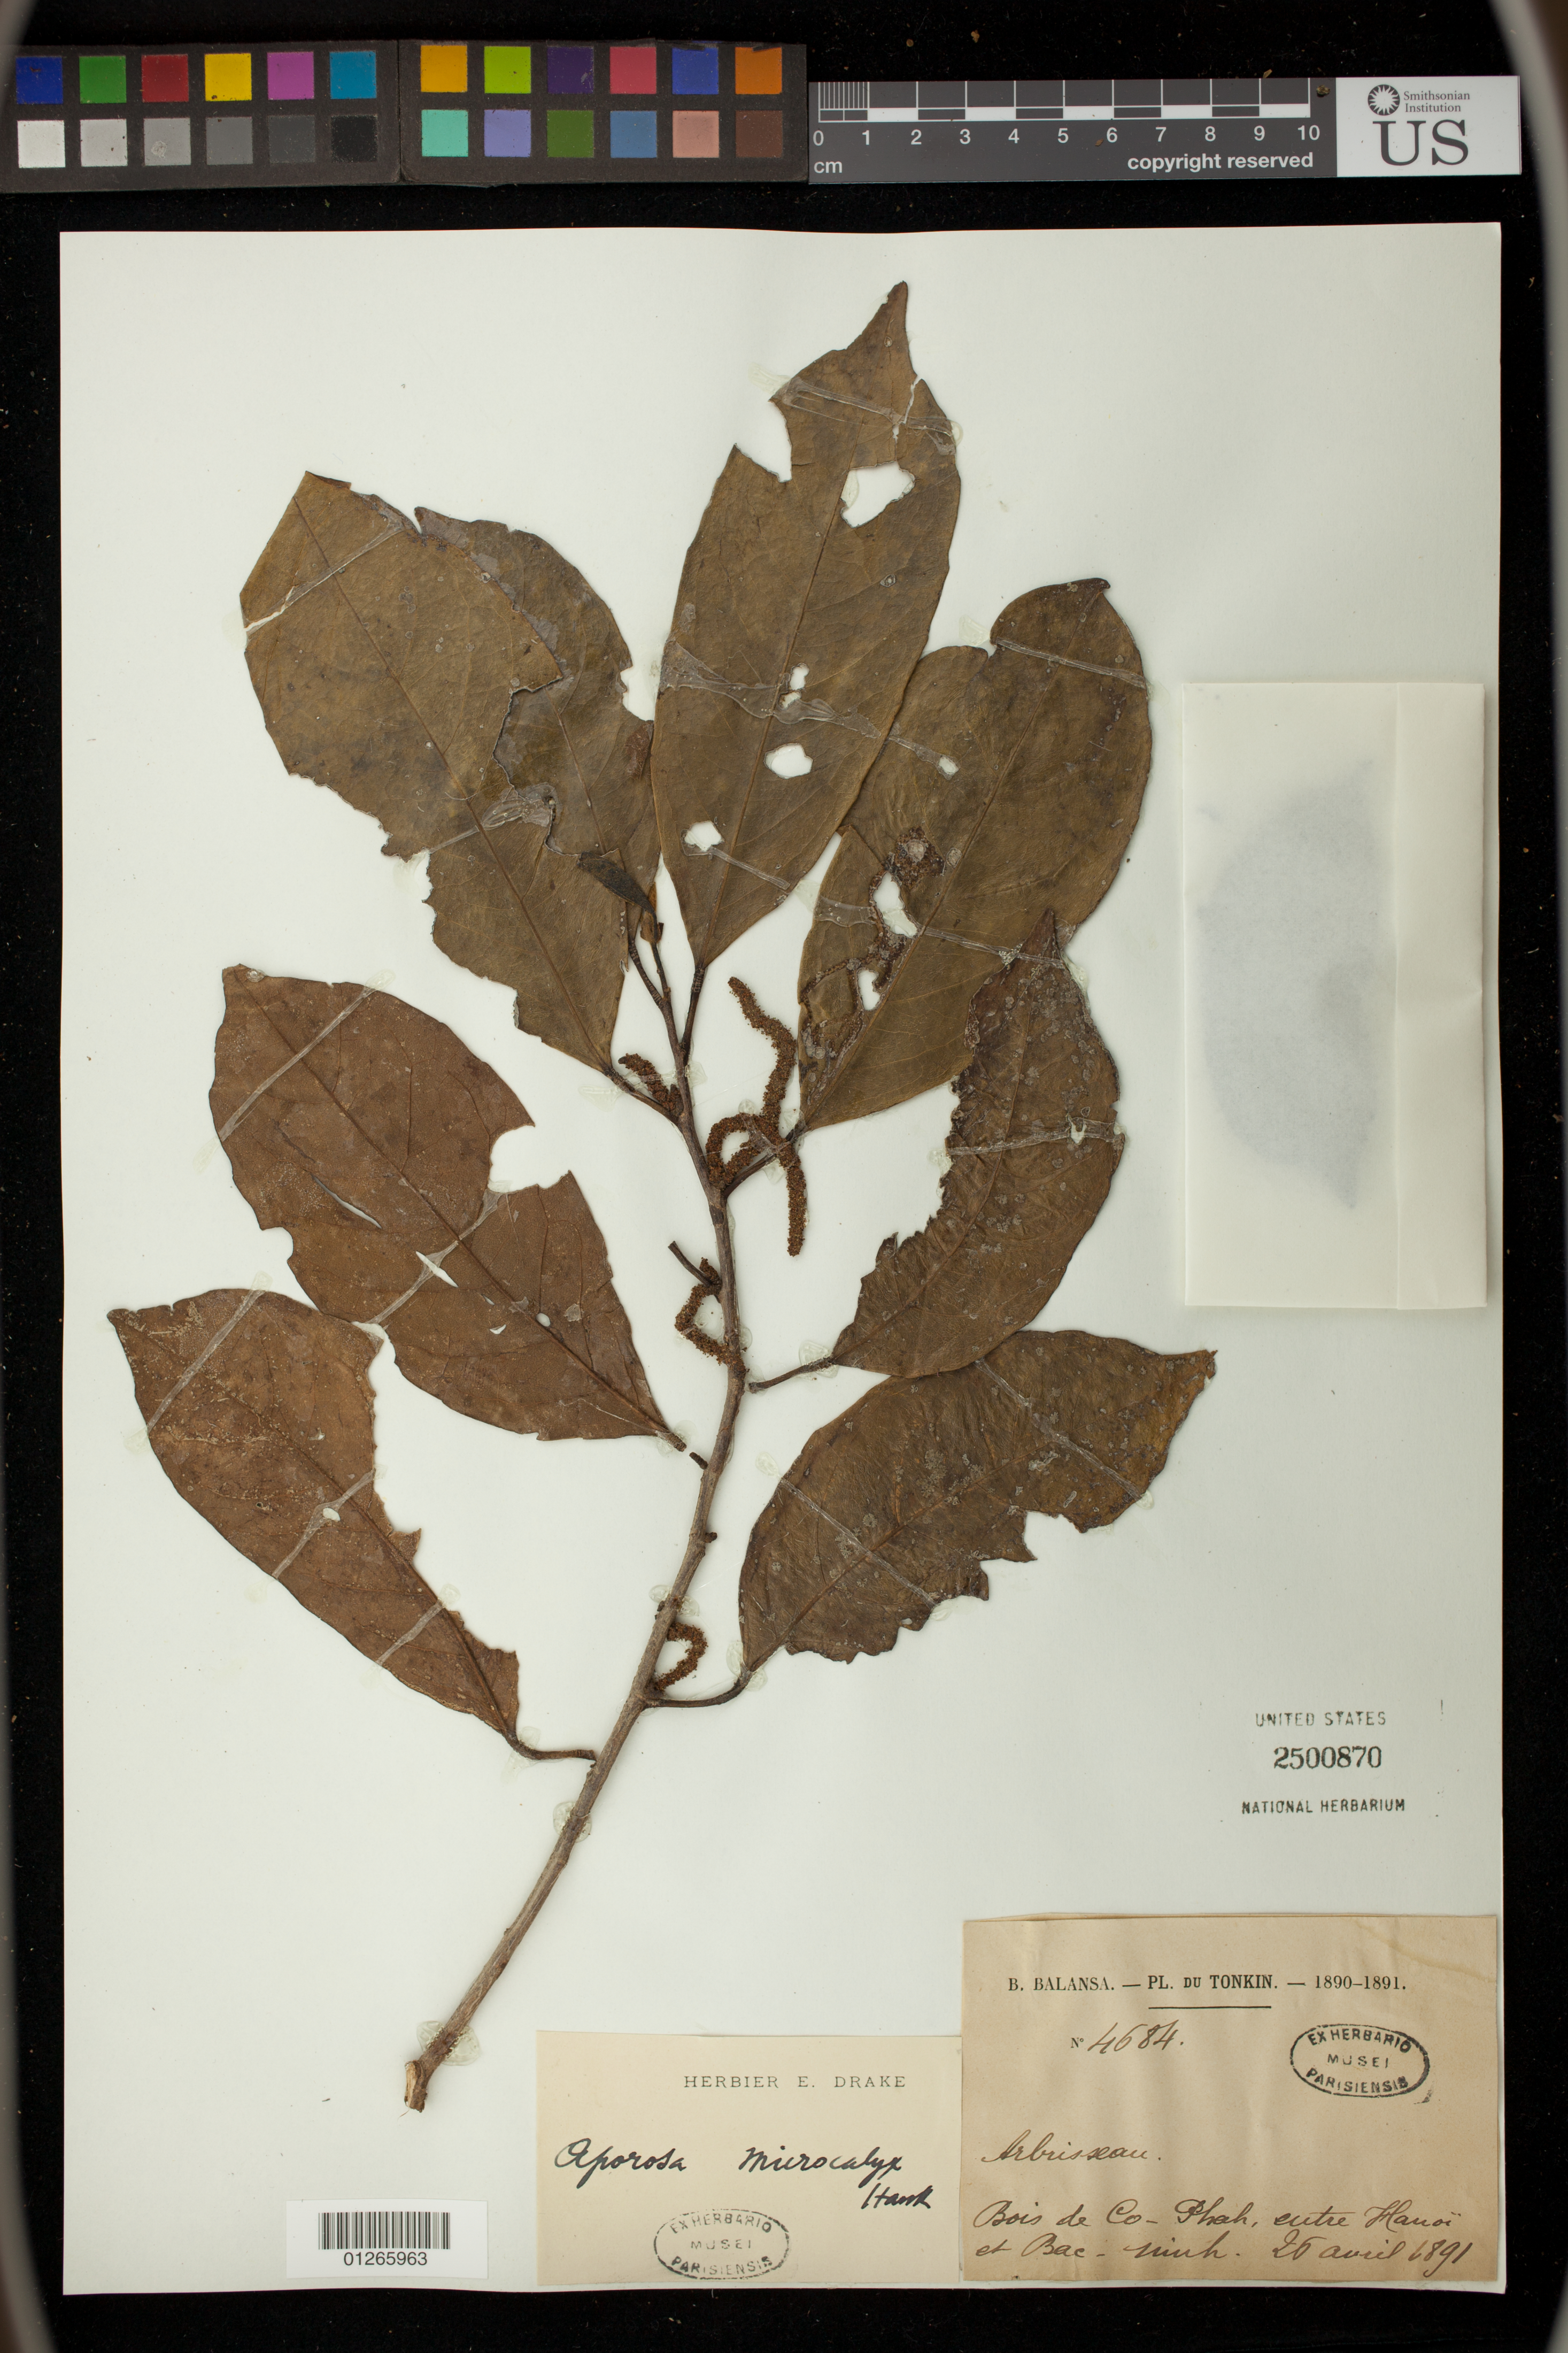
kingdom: Plantae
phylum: Tracheophyta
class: Magnoliopsida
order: Malpighiales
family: Phyllanthaceae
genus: Aporosa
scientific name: Aporosa octandra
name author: (Buch.-Ham. & D. Don) Vickery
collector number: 4684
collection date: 1891-04-26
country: Vietnam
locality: Bois de Co - Phah, entre Hanoi et Bac Minh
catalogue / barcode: US 2500870